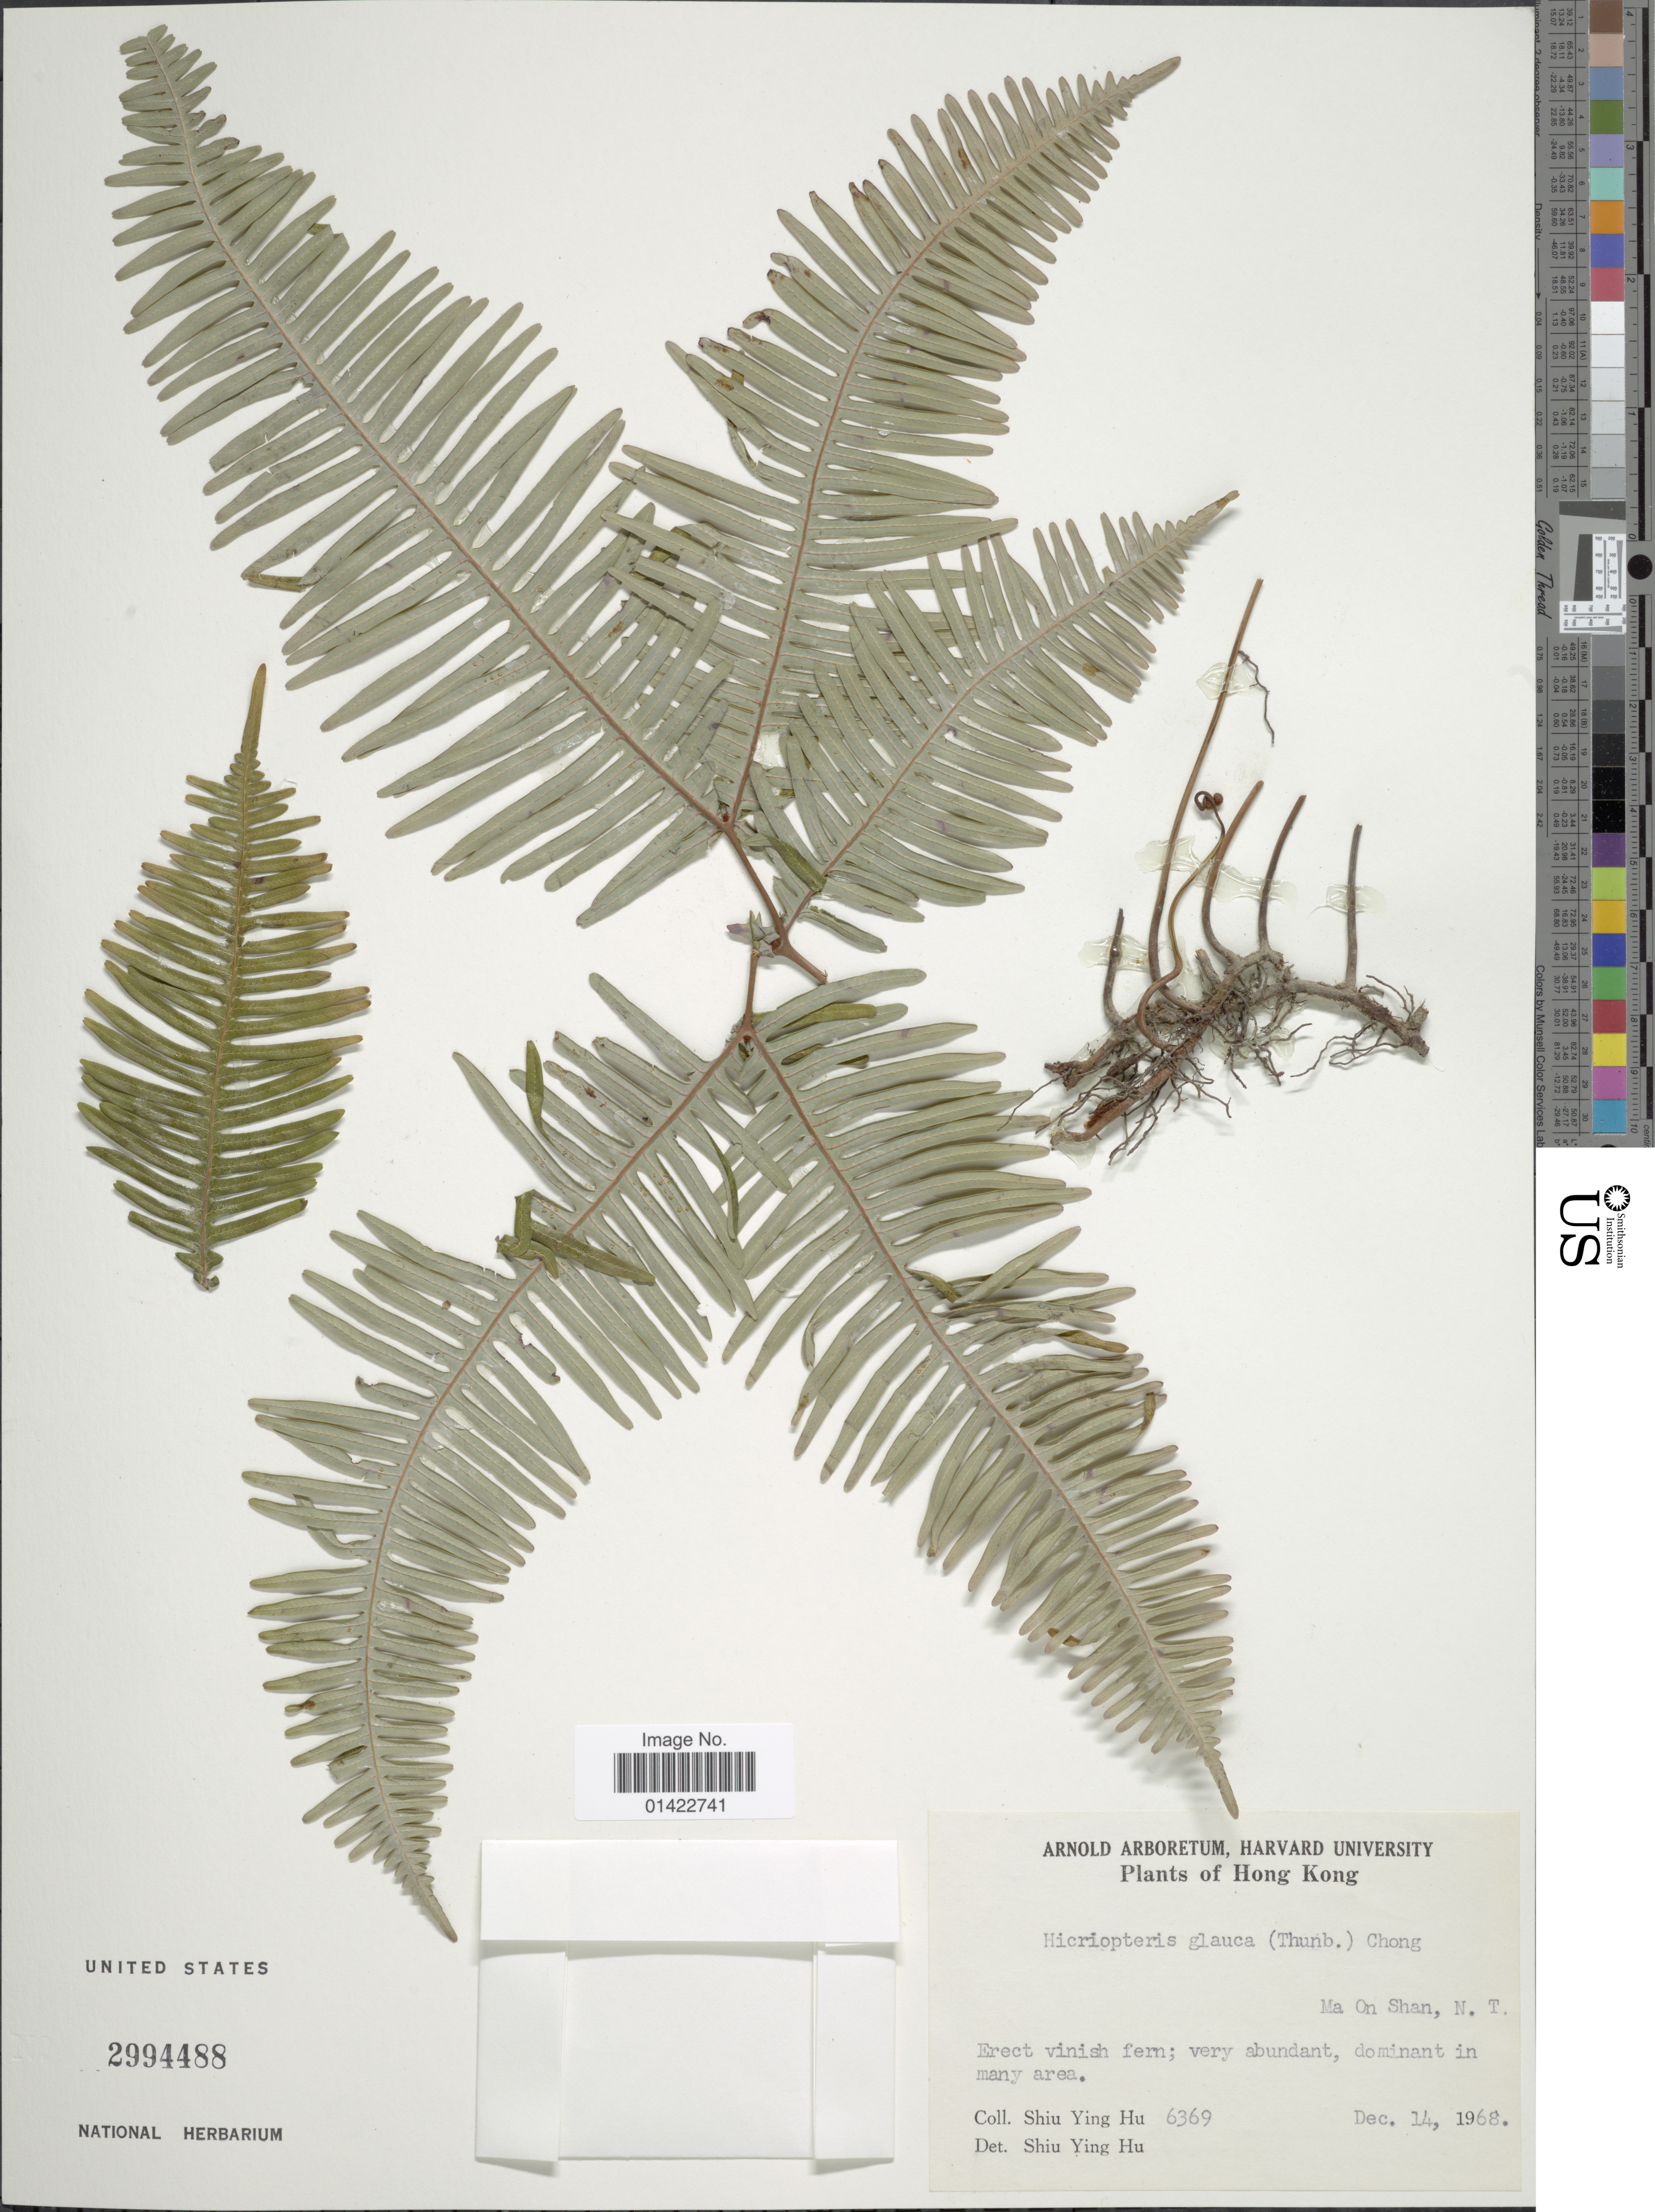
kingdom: Plantae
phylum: Tracheophyta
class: Polypodiopsida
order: Gleicheniales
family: Gleicheniaceae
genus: Sticherus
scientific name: Sticherus dichotomus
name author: (L.) Copel.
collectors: S. Y. Hu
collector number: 6369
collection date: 1968-12-14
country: China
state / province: Hong Kong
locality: Ma On Shan, N. T. Erect vinish fern; very abundant, dominant in many area.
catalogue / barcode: US 2994488